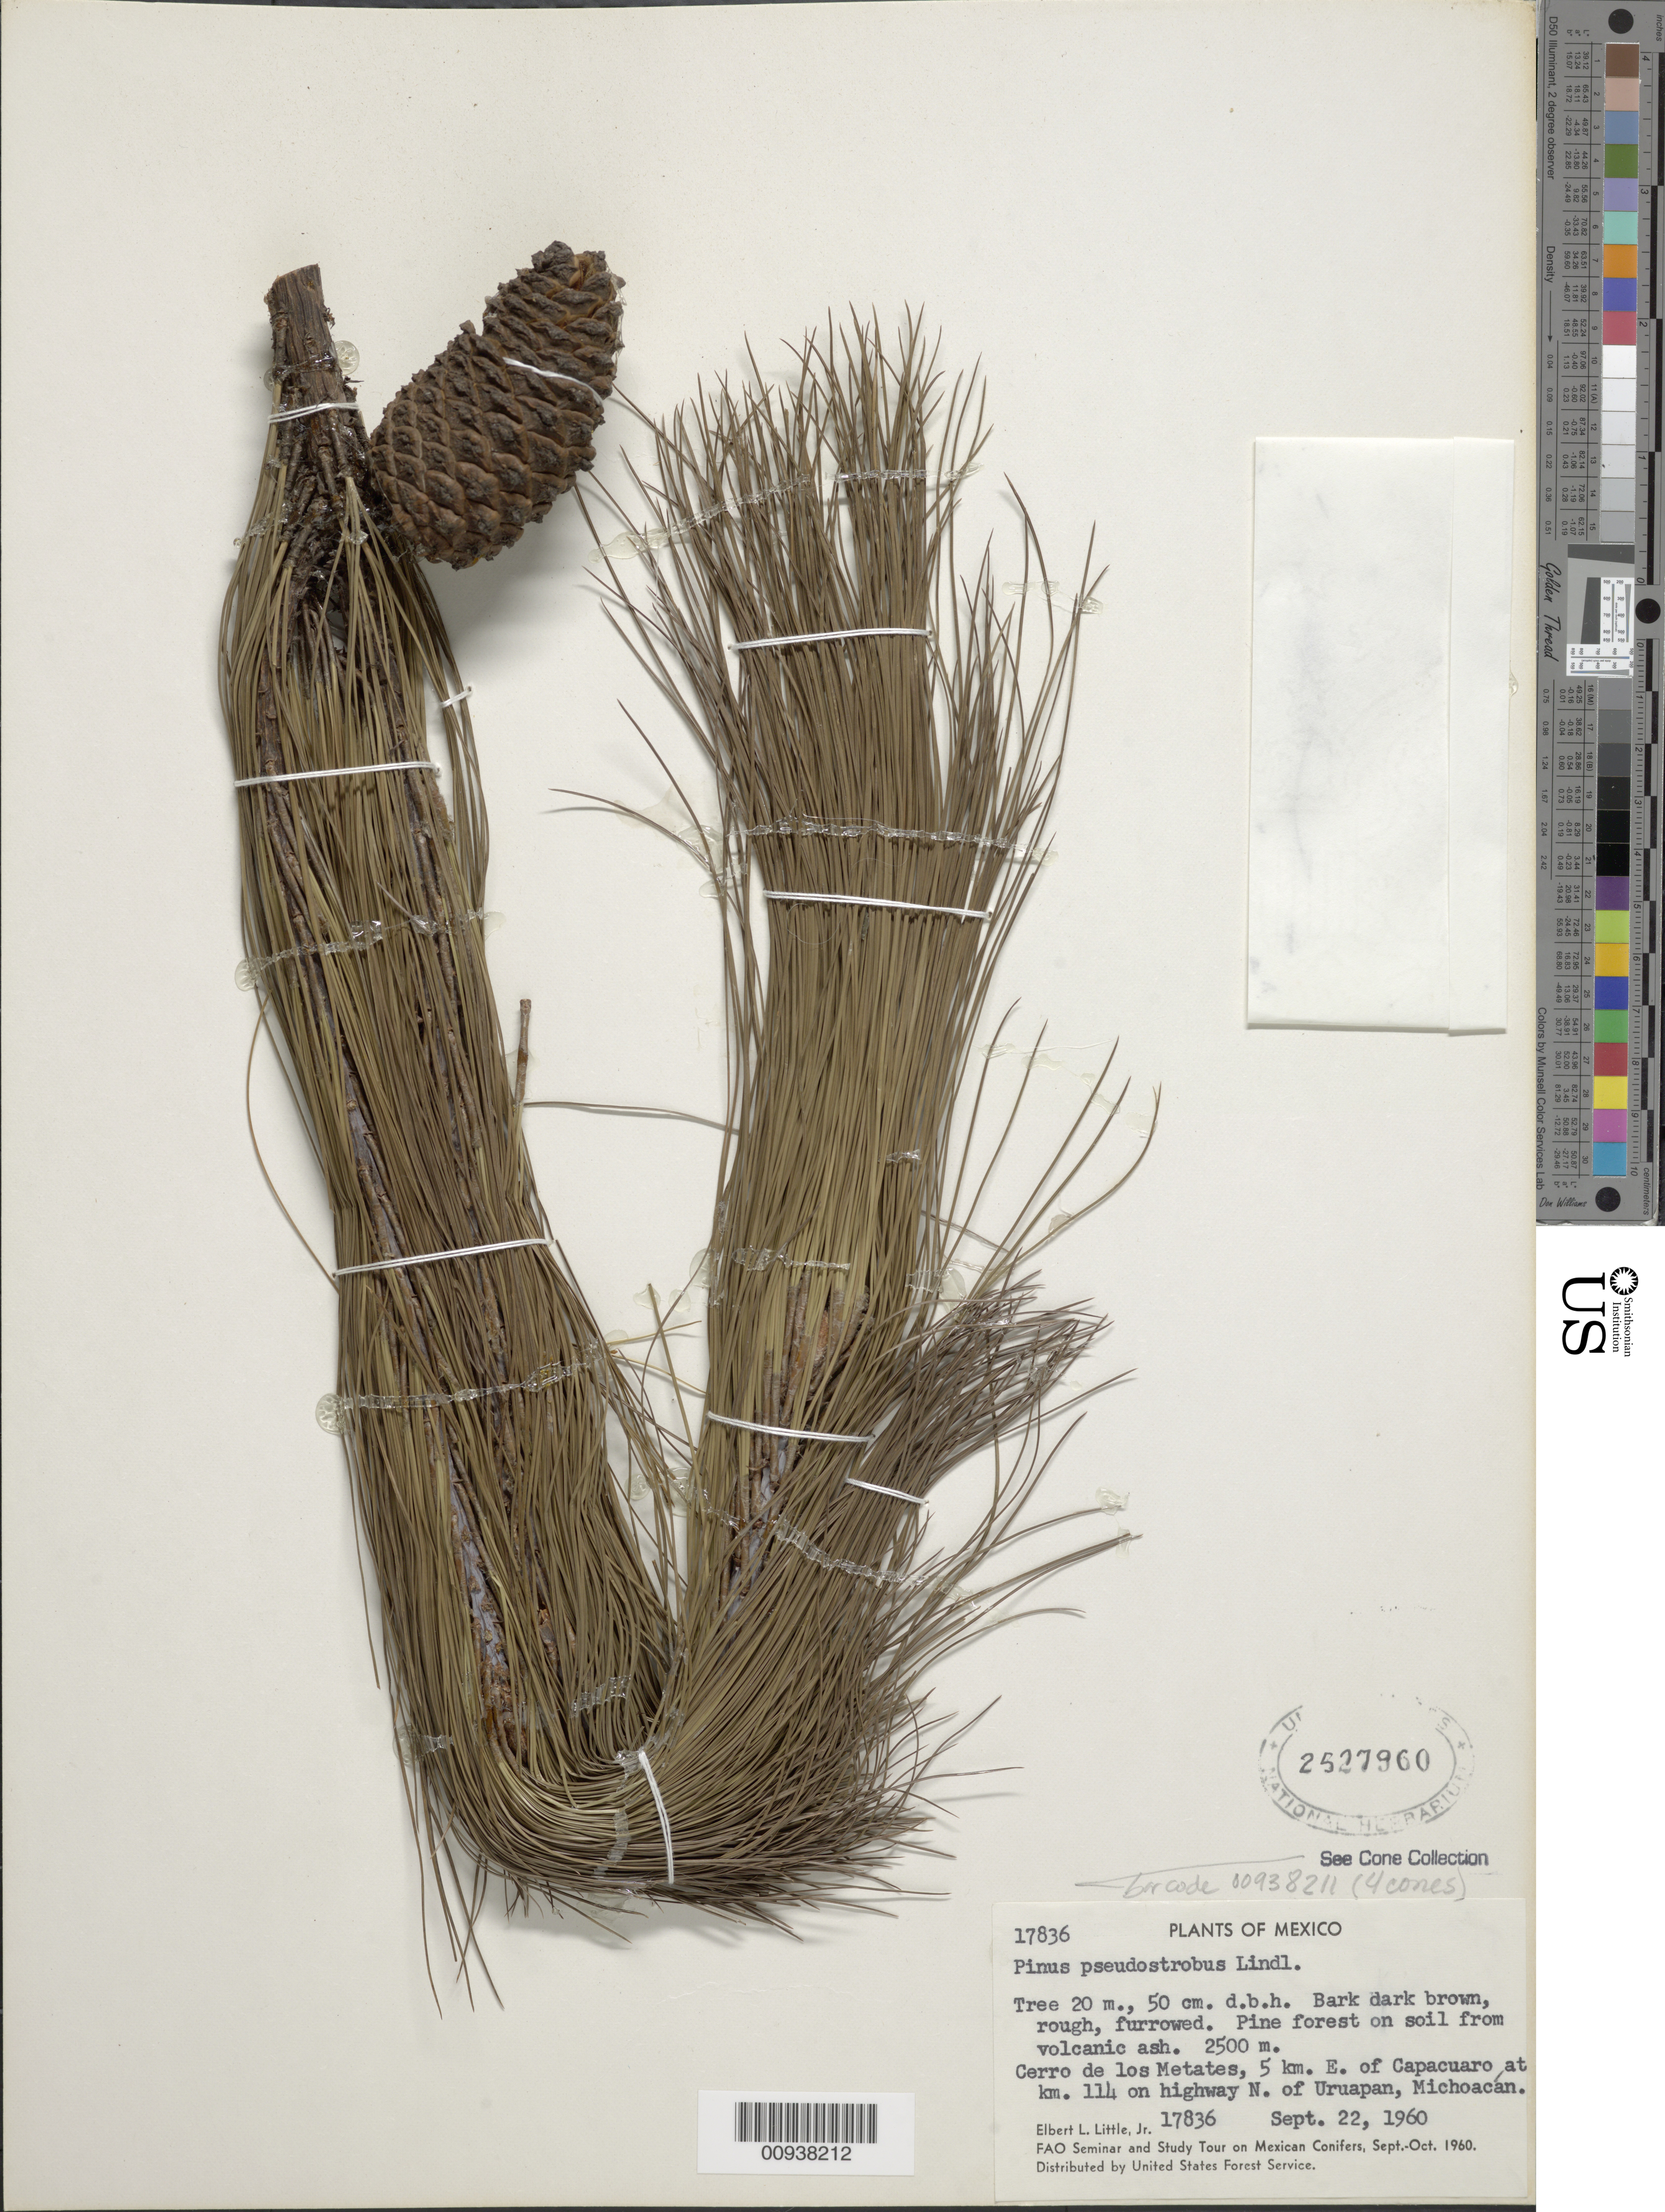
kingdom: Plantae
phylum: Tracheophyta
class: Pinopsida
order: Pinales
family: Pinaceae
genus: Pinus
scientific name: Pinus pseudostrobus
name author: Lindl.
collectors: E. L. Little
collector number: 17836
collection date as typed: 22 Sep 1960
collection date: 1960-09-22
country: Mexico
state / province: Michoacán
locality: Cerro de los Metates, 5 km. E of Capacuaro at km. 114 on highway N of Uruapan.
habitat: Pine forest on soil from volcanic ash.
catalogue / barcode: US 2527960